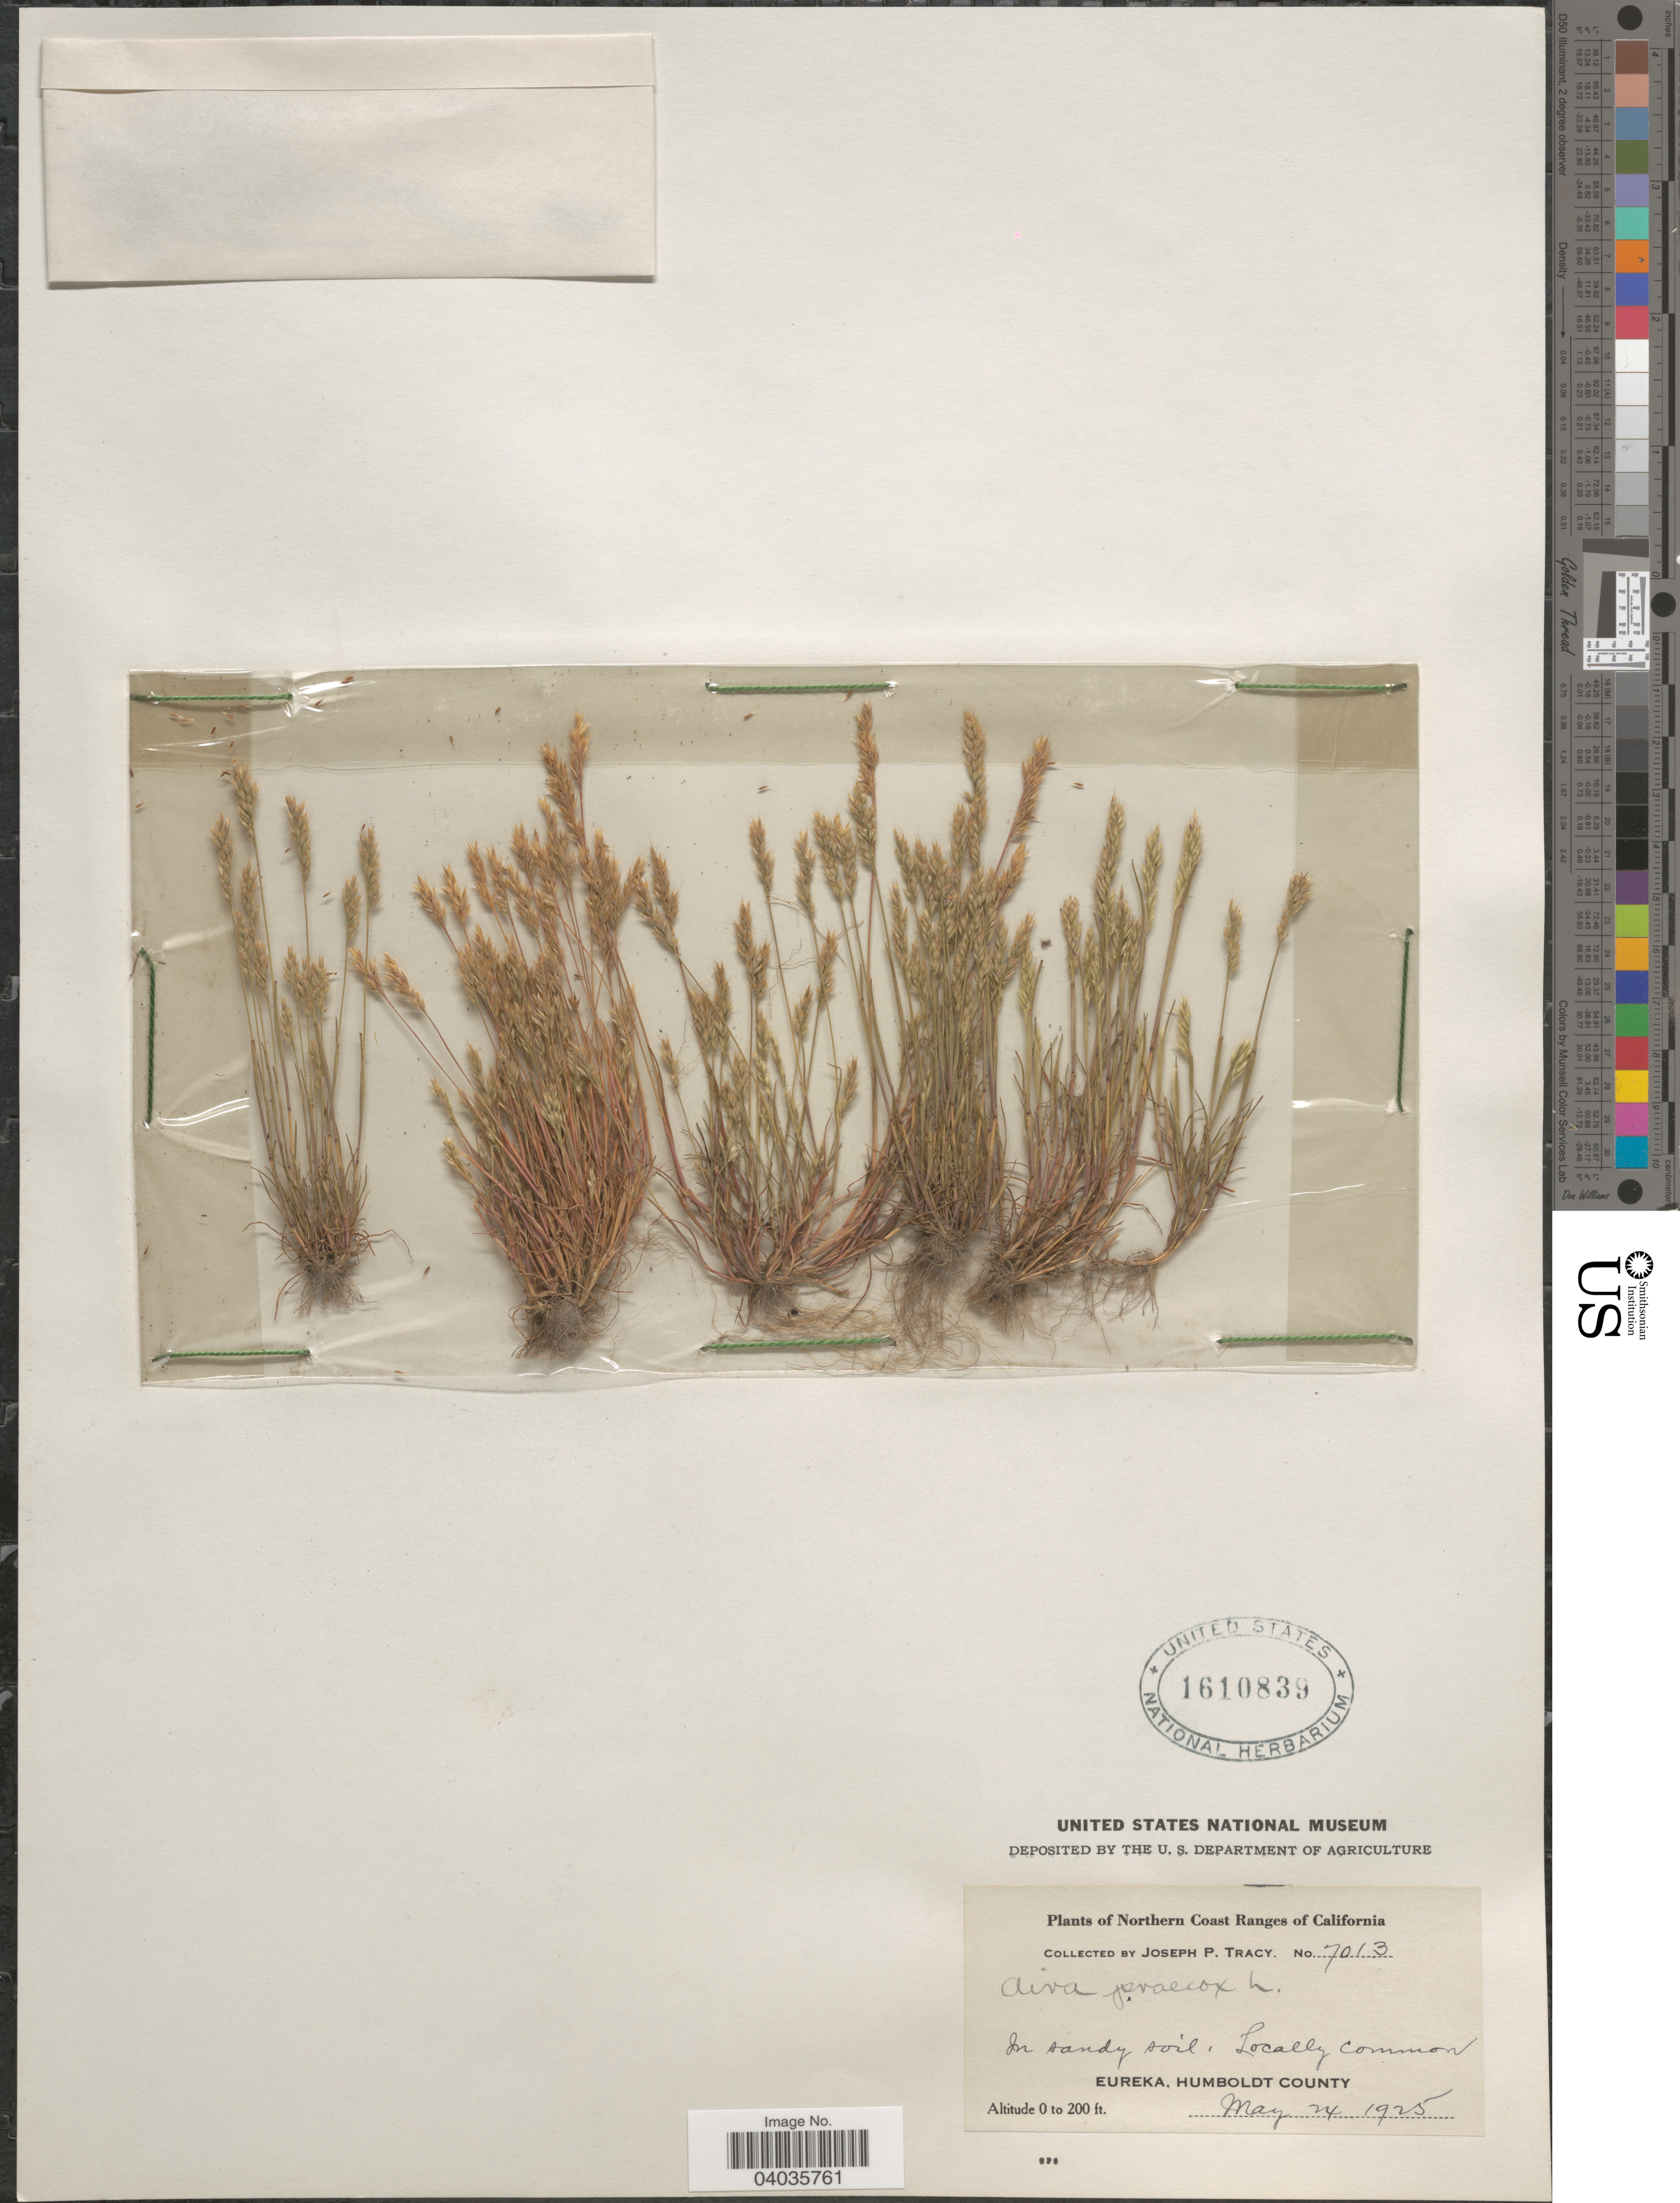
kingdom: Plantae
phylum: Tracheophyta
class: Liliopsida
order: Poales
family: Poaceae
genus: Aira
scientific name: Aira praecox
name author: L.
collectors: J. Tracy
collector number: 7013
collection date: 1925-05-24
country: United States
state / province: California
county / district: Humboldt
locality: Northern Coast Ranges of California. Eureka, Humboldt County.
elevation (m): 0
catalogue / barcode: US 1610839